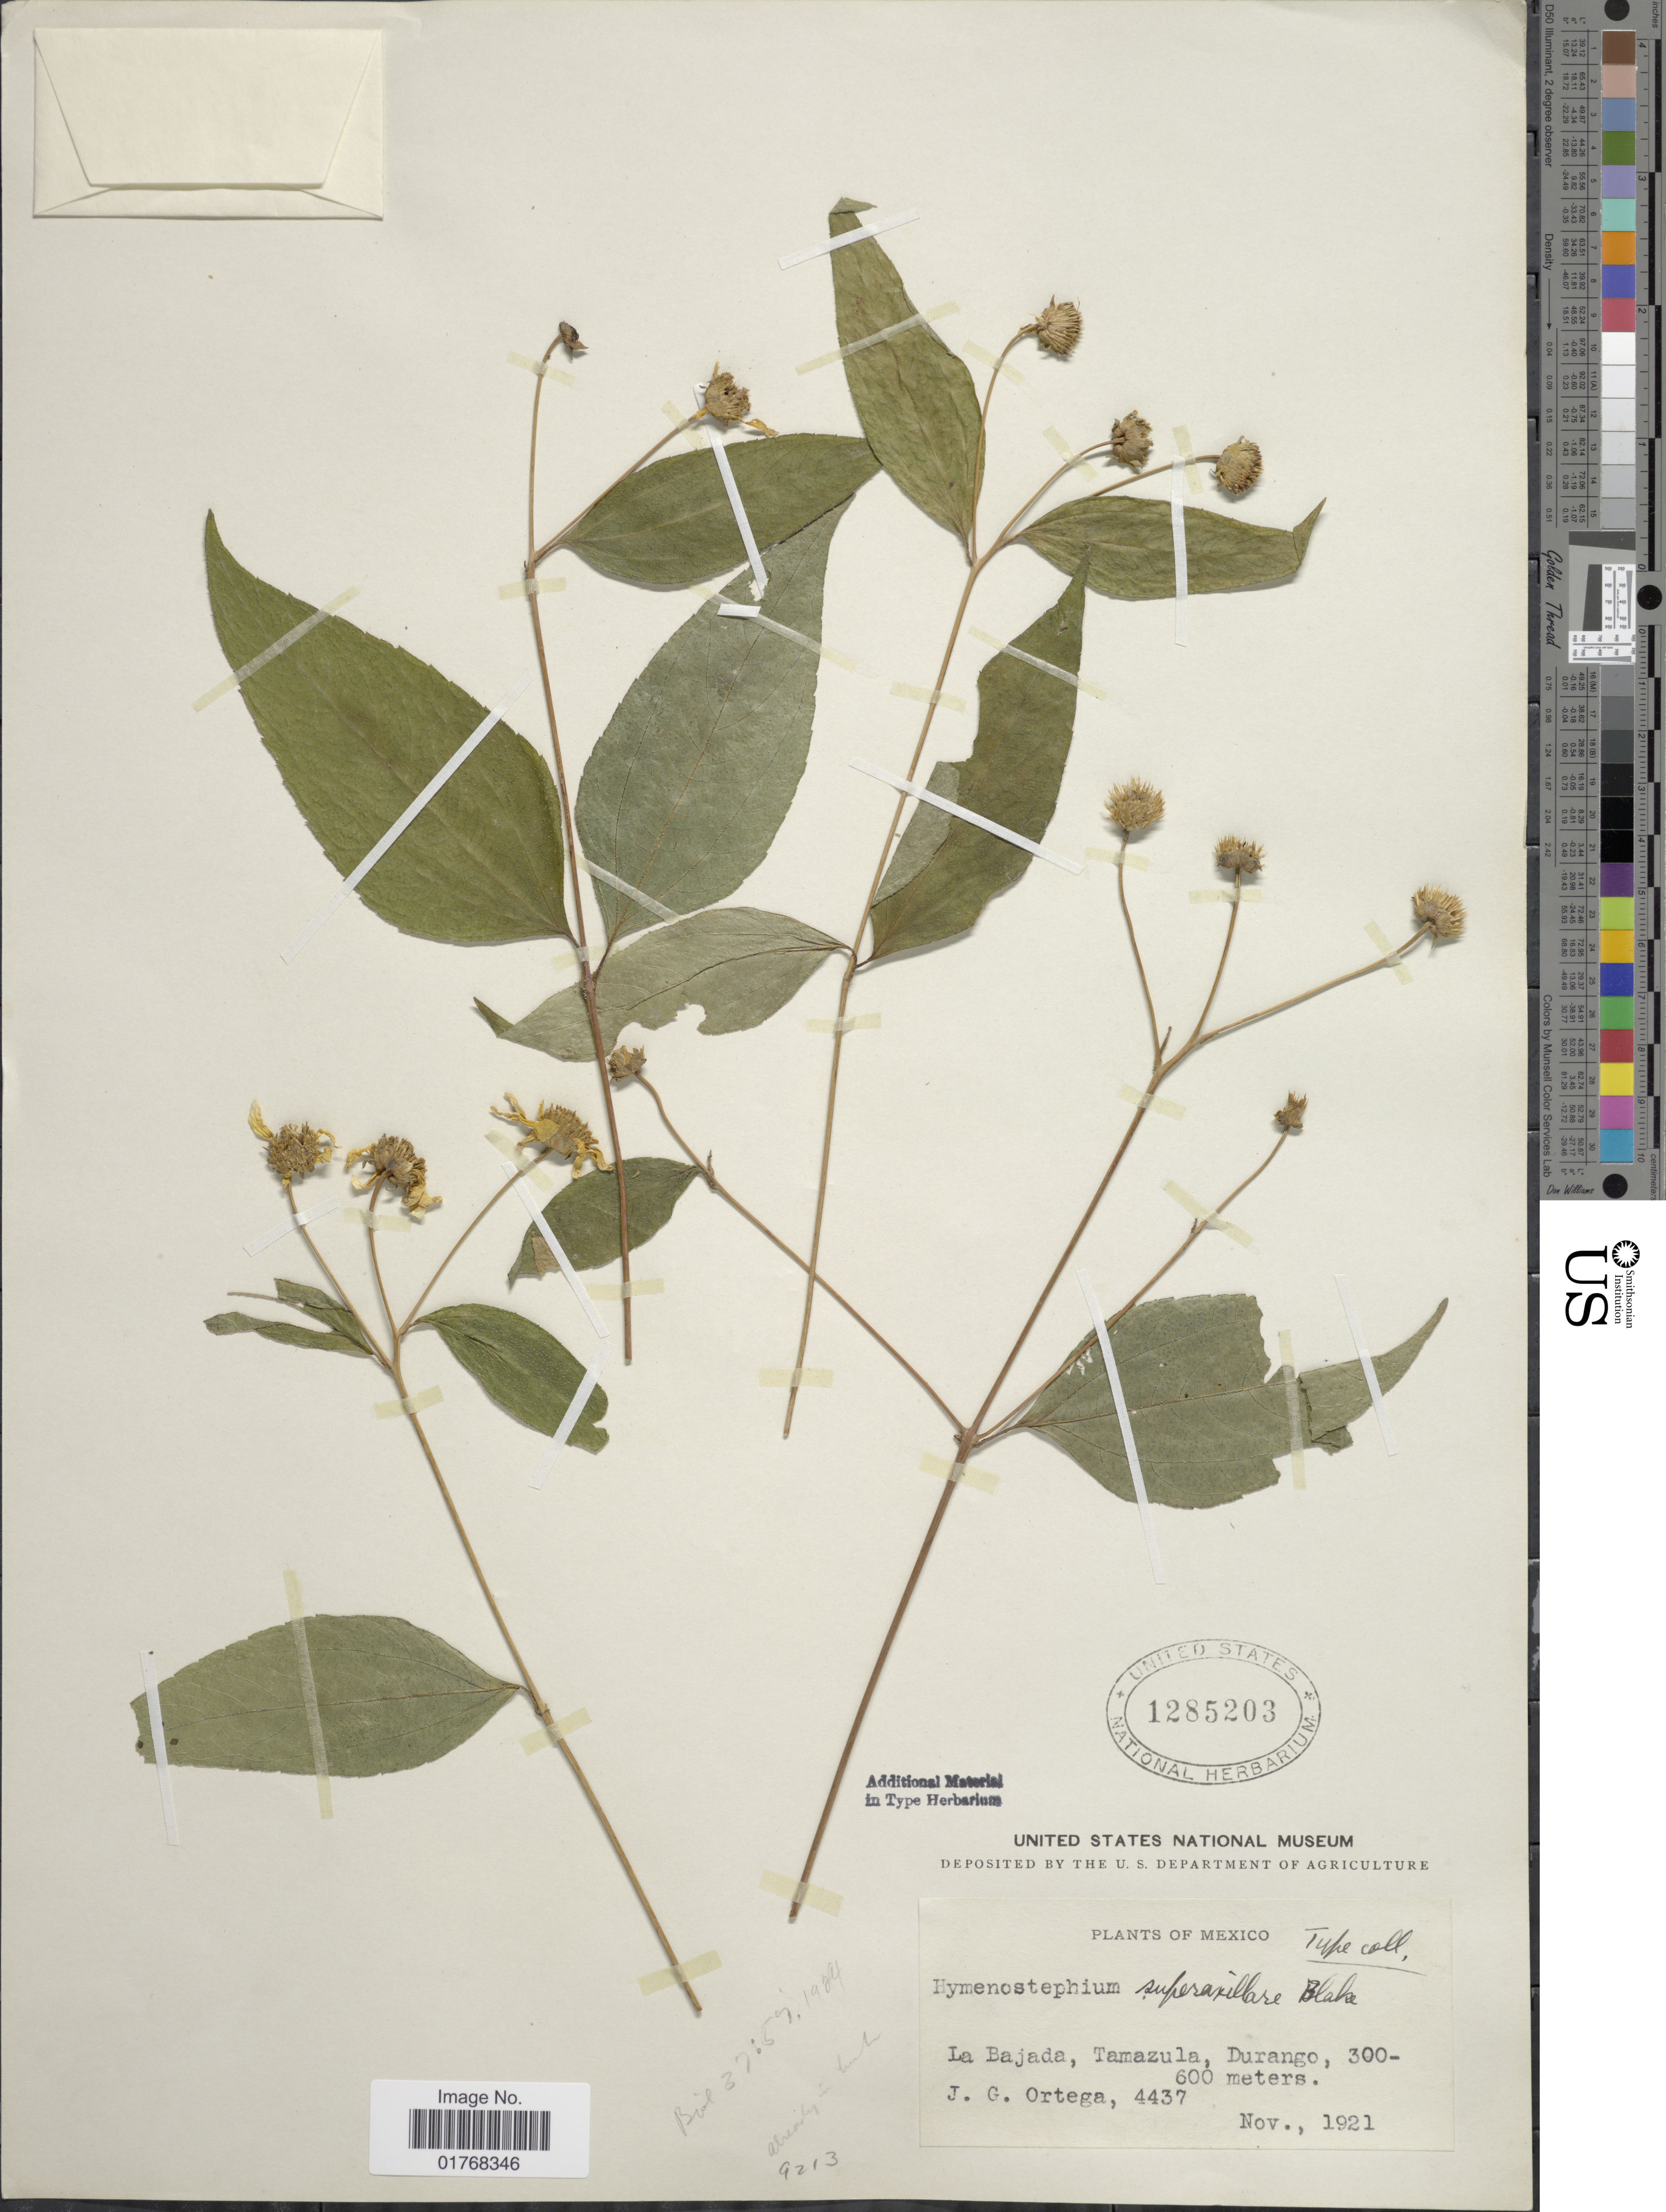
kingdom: Plantae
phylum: Tracheophyta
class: Magnoliopsida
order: Asterales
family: Asteraceae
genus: Viguiera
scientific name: Viguiera superaxillaris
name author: (S.F. Blake) B.L. Turner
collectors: J. Ortega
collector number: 4437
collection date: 1921-11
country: Mexico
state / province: Durango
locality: La Bajada, Tamazula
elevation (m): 300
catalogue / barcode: US 1285203